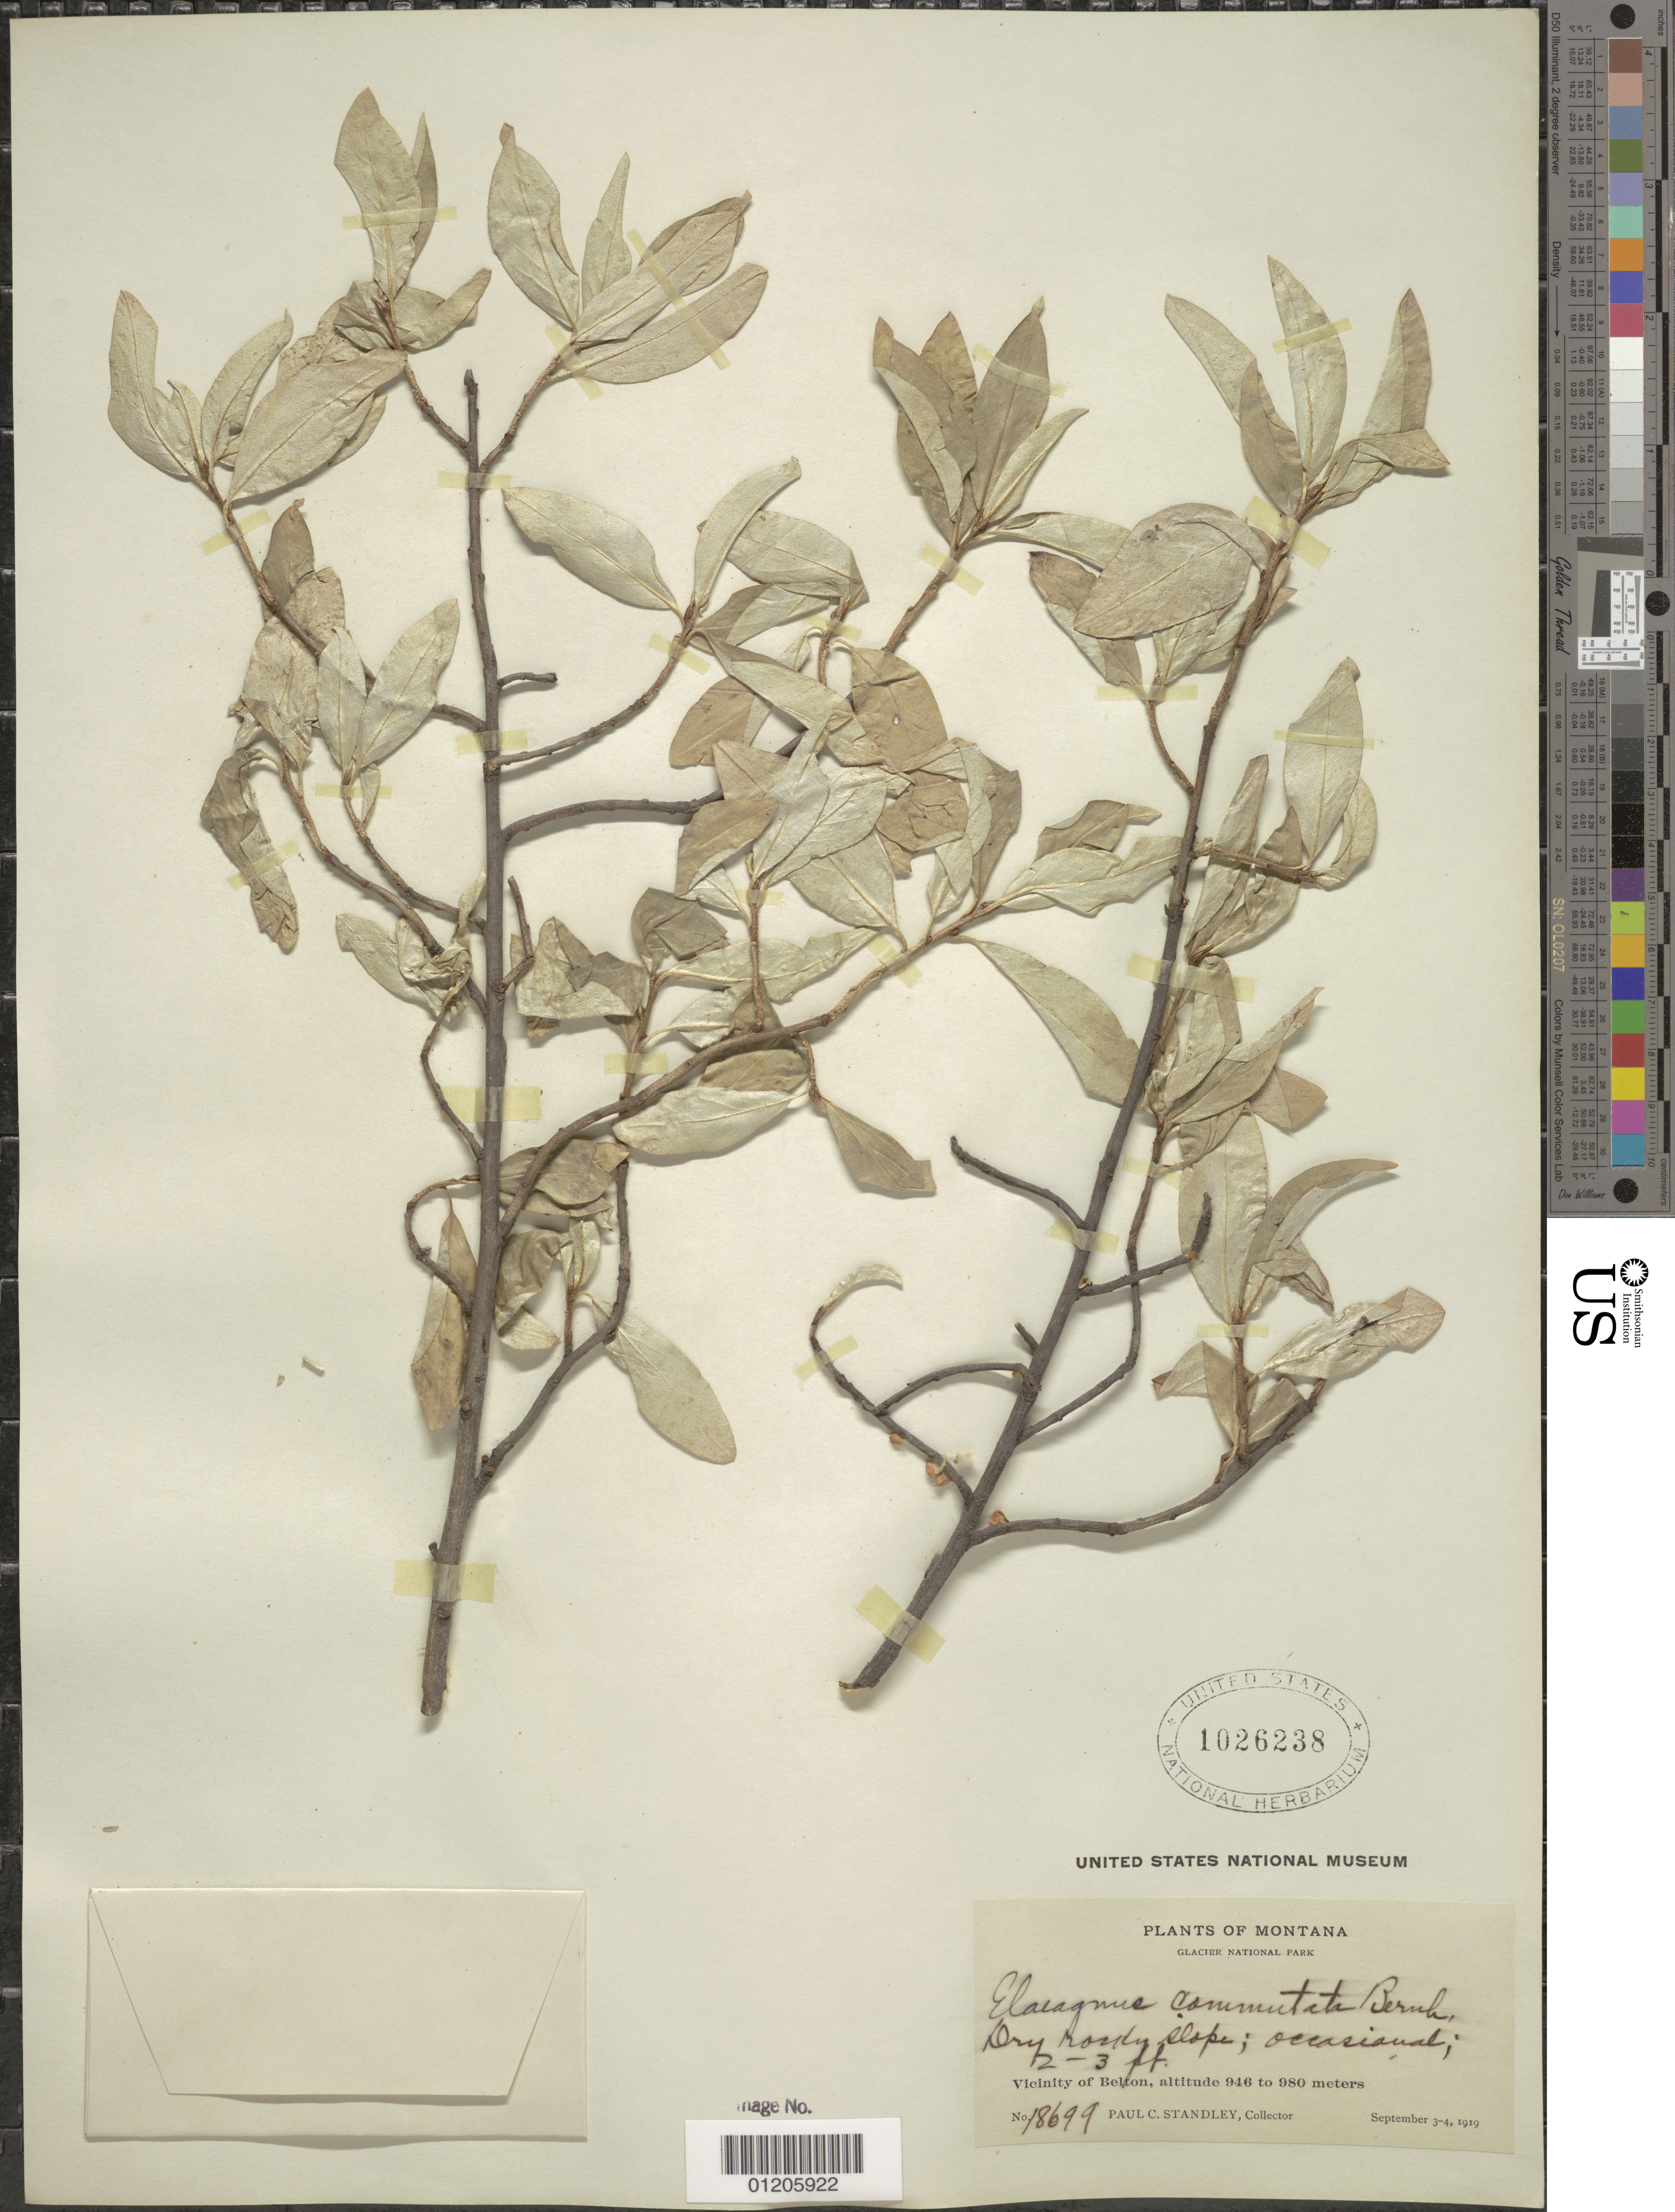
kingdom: Plantae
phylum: Tracheophyta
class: Magnoliopsida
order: Rosales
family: Elaeagnaceae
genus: Elaeagnus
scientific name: Elaeagnus commutata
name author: Bernh. ex Rydb.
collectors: P. C. Standley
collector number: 18699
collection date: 1919-09-03,1919-09-04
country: United States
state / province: Montana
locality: Vicinity of Belton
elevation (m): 946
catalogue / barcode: US 1026238